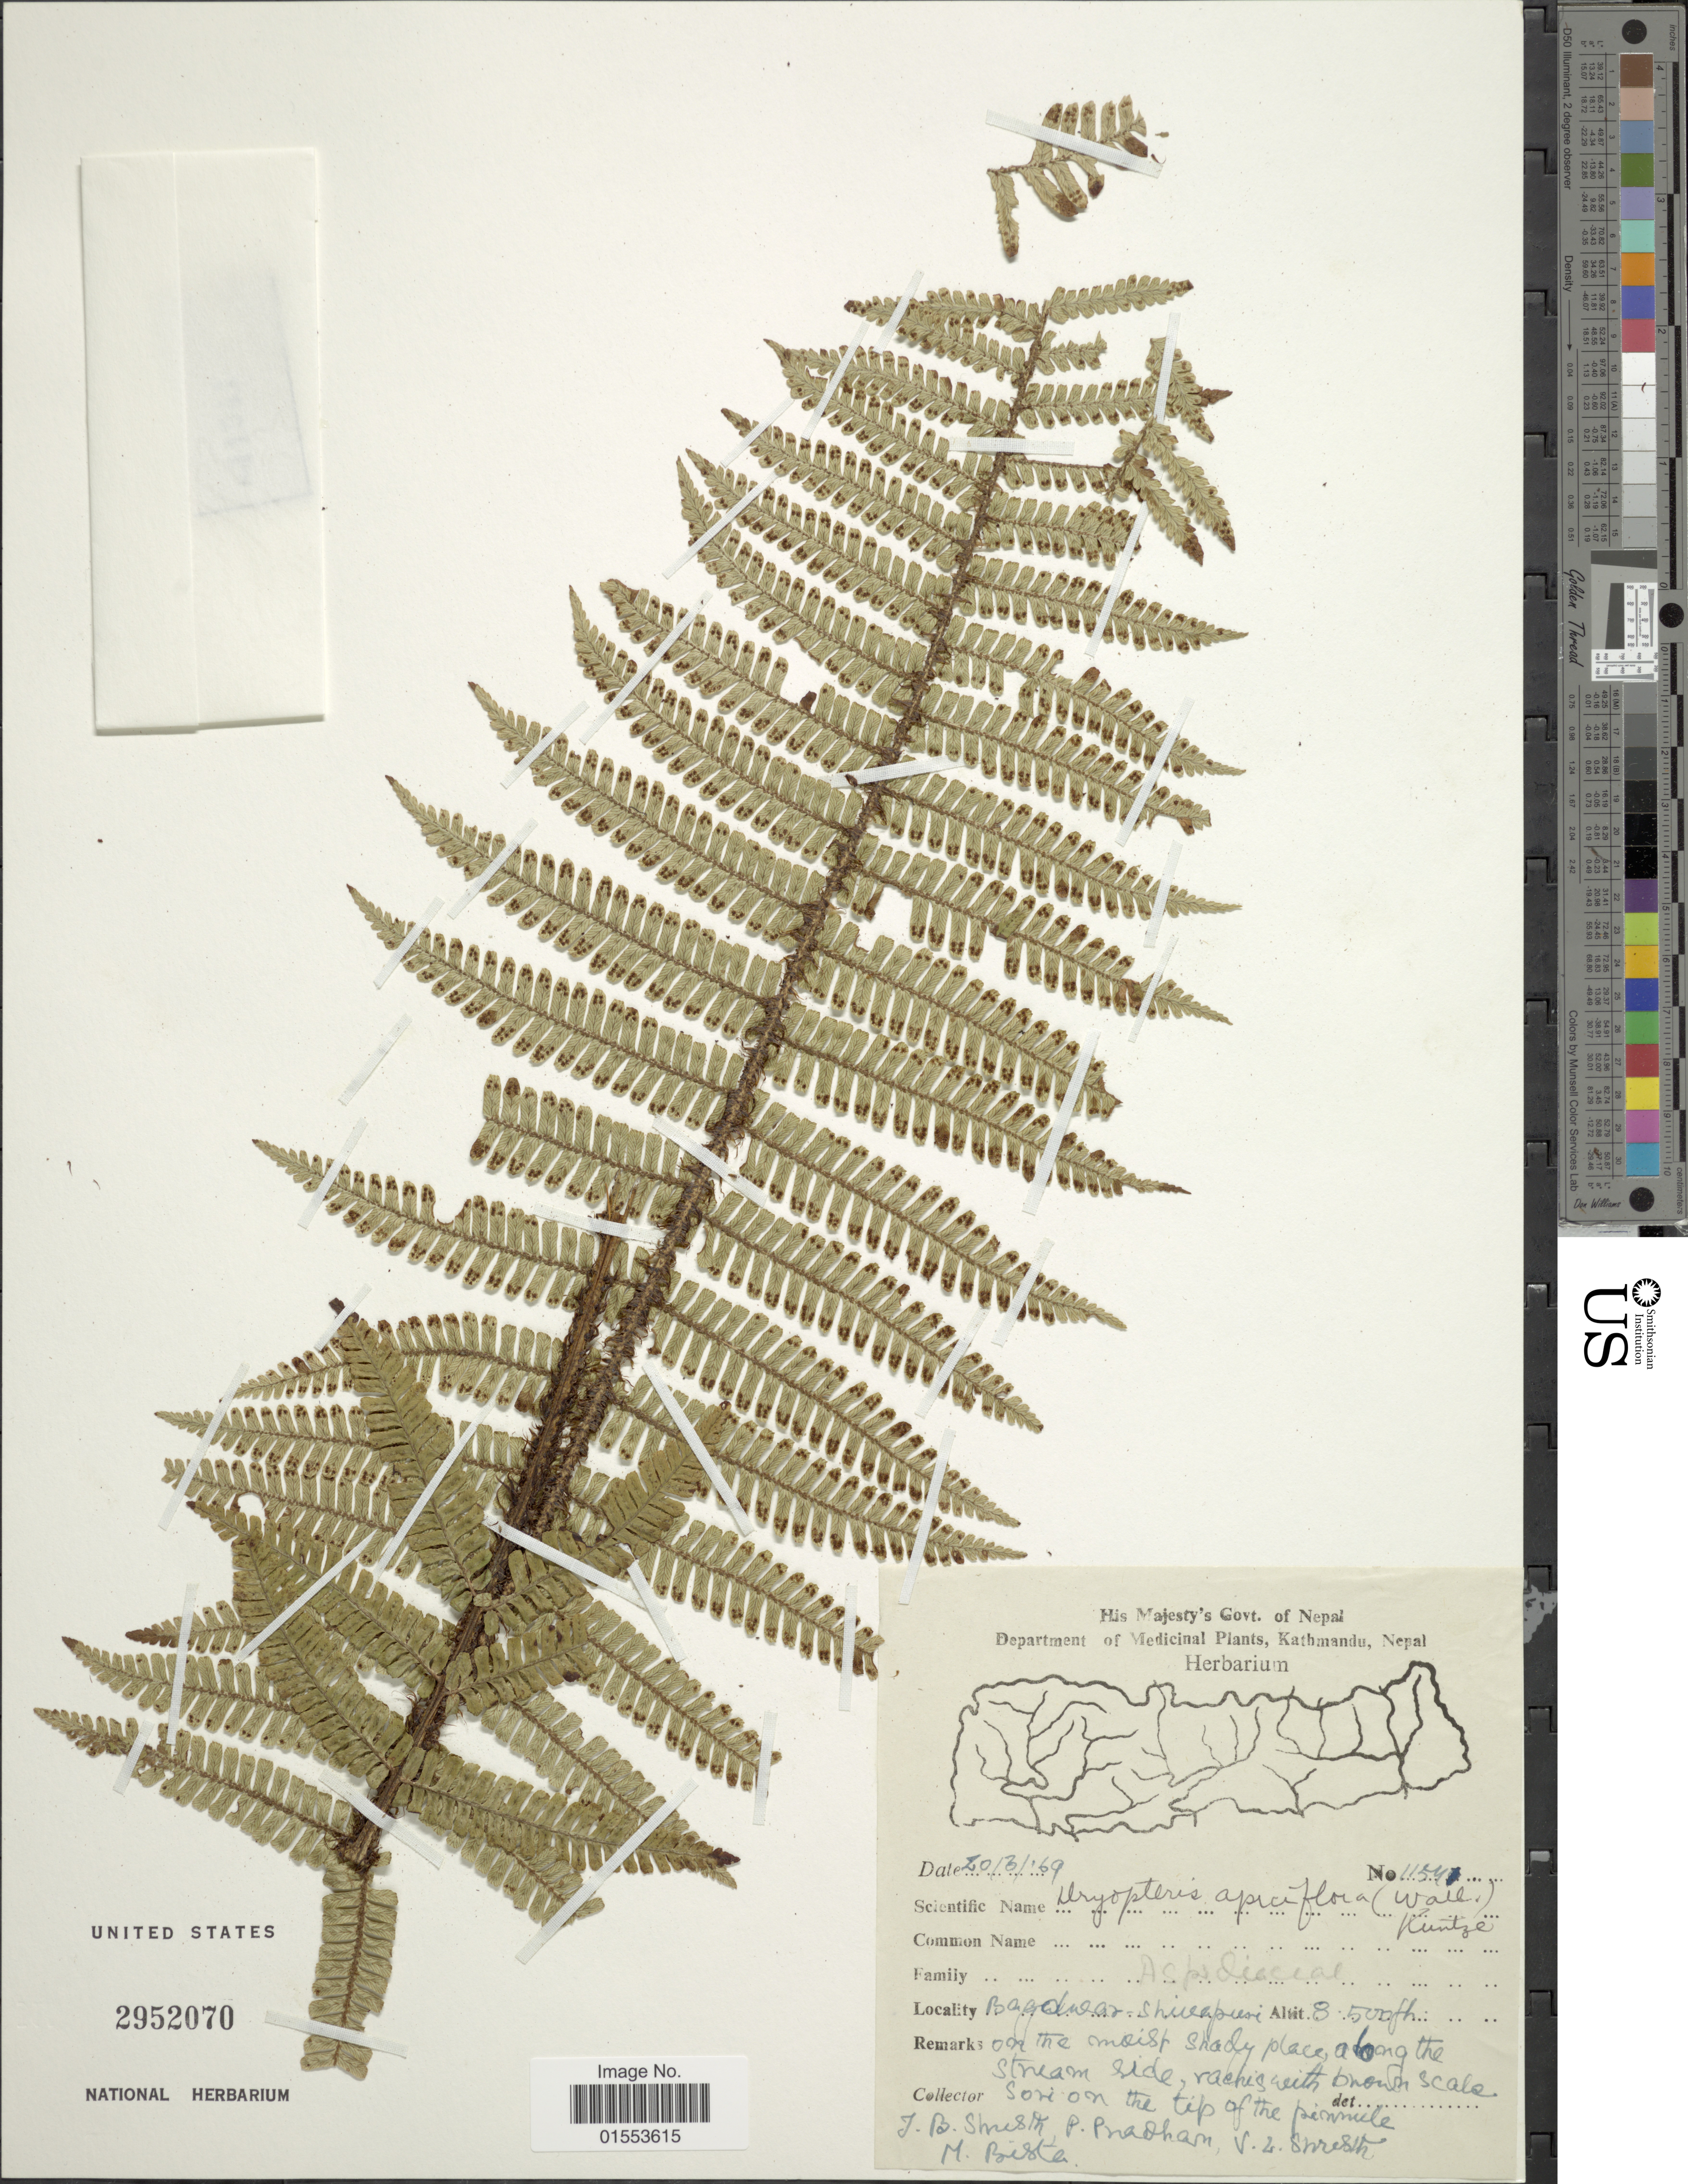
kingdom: Plantae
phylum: Tracheophyta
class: Polypodiopsida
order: Polypodiales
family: Dryopteridaceae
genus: Dryopteris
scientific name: Dryopteris apiciflora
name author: (Wall. ex Mett.) Kuntze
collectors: T. B. Shrestha, P. Pradhan, V. Shrestha & M. Bista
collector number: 1541*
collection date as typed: Transcribed d/m/y: 20/3/69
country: Nepal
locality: Bagdwar Shivapuri.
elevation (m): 2591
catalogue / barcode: US 2952070